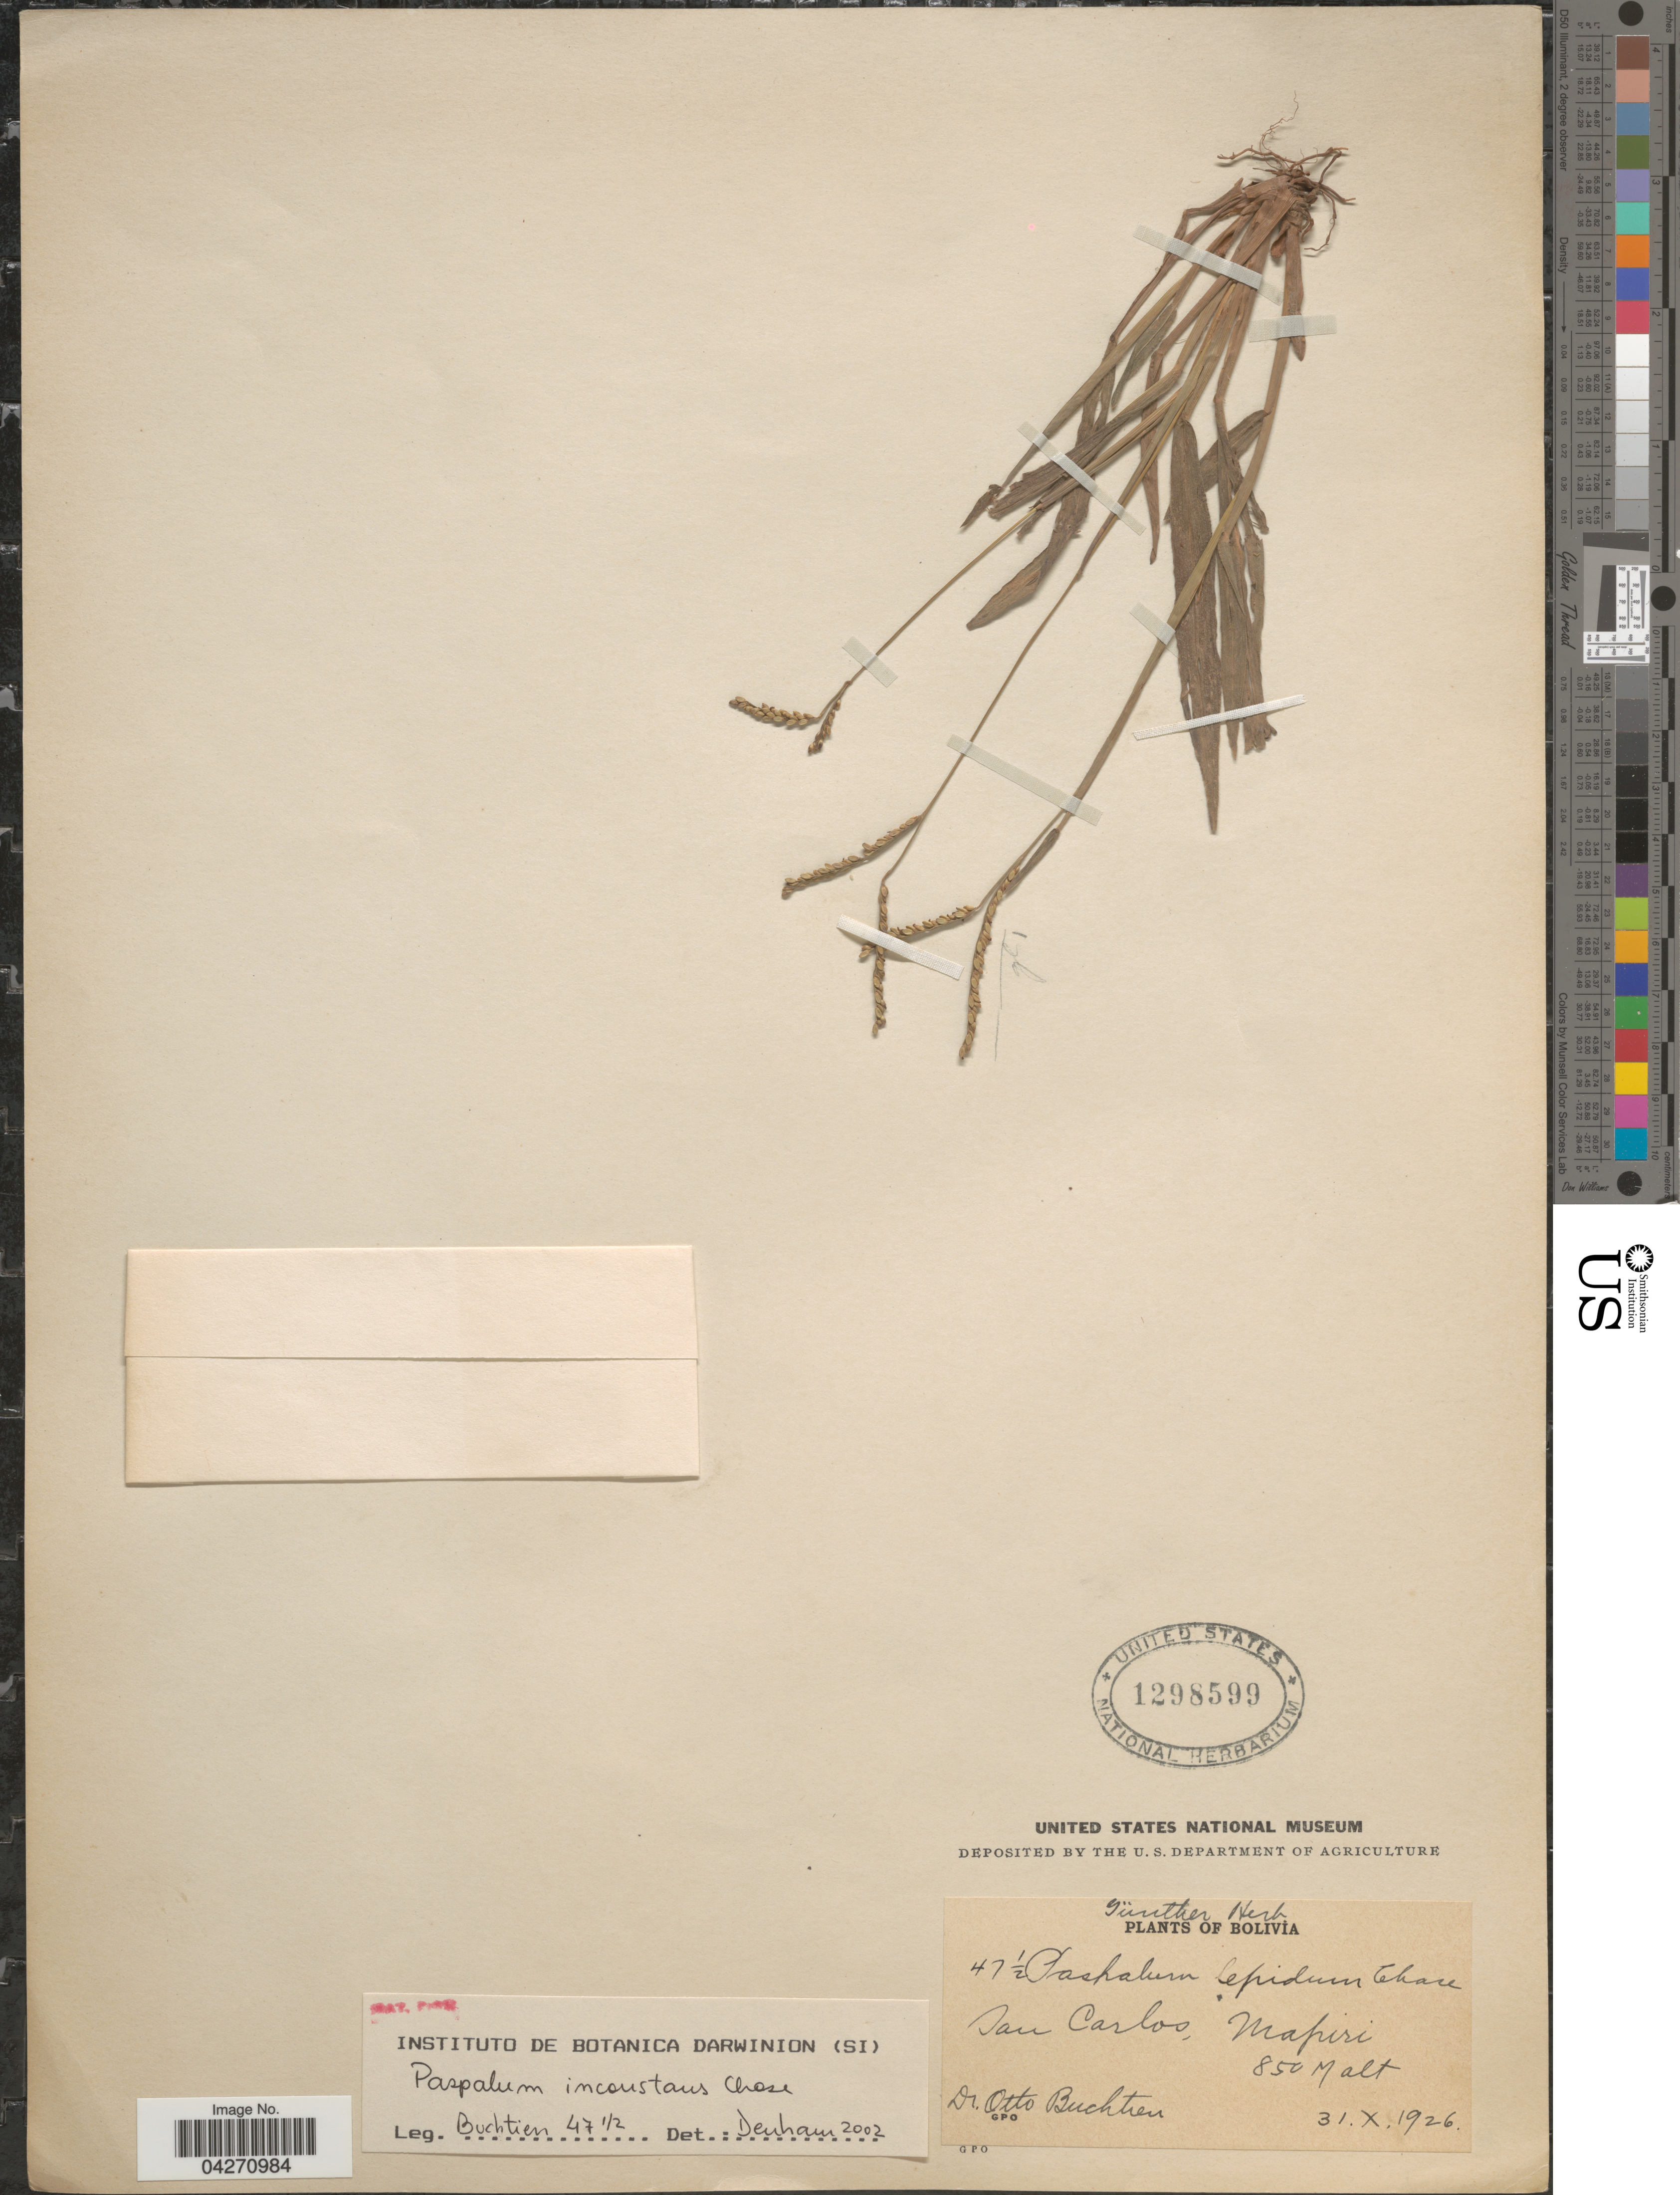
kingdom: Plantae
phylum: Tracheophyta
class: Liliopsida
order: Poales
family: Poaceae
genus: Paspalum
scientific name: Paspalum inconstans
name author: Chase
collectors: O. Buchtien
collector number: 47½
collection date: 1926-10-31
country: Bolivia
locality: San Carlos, Mapiri.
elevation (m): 850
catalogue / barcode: US 1298599